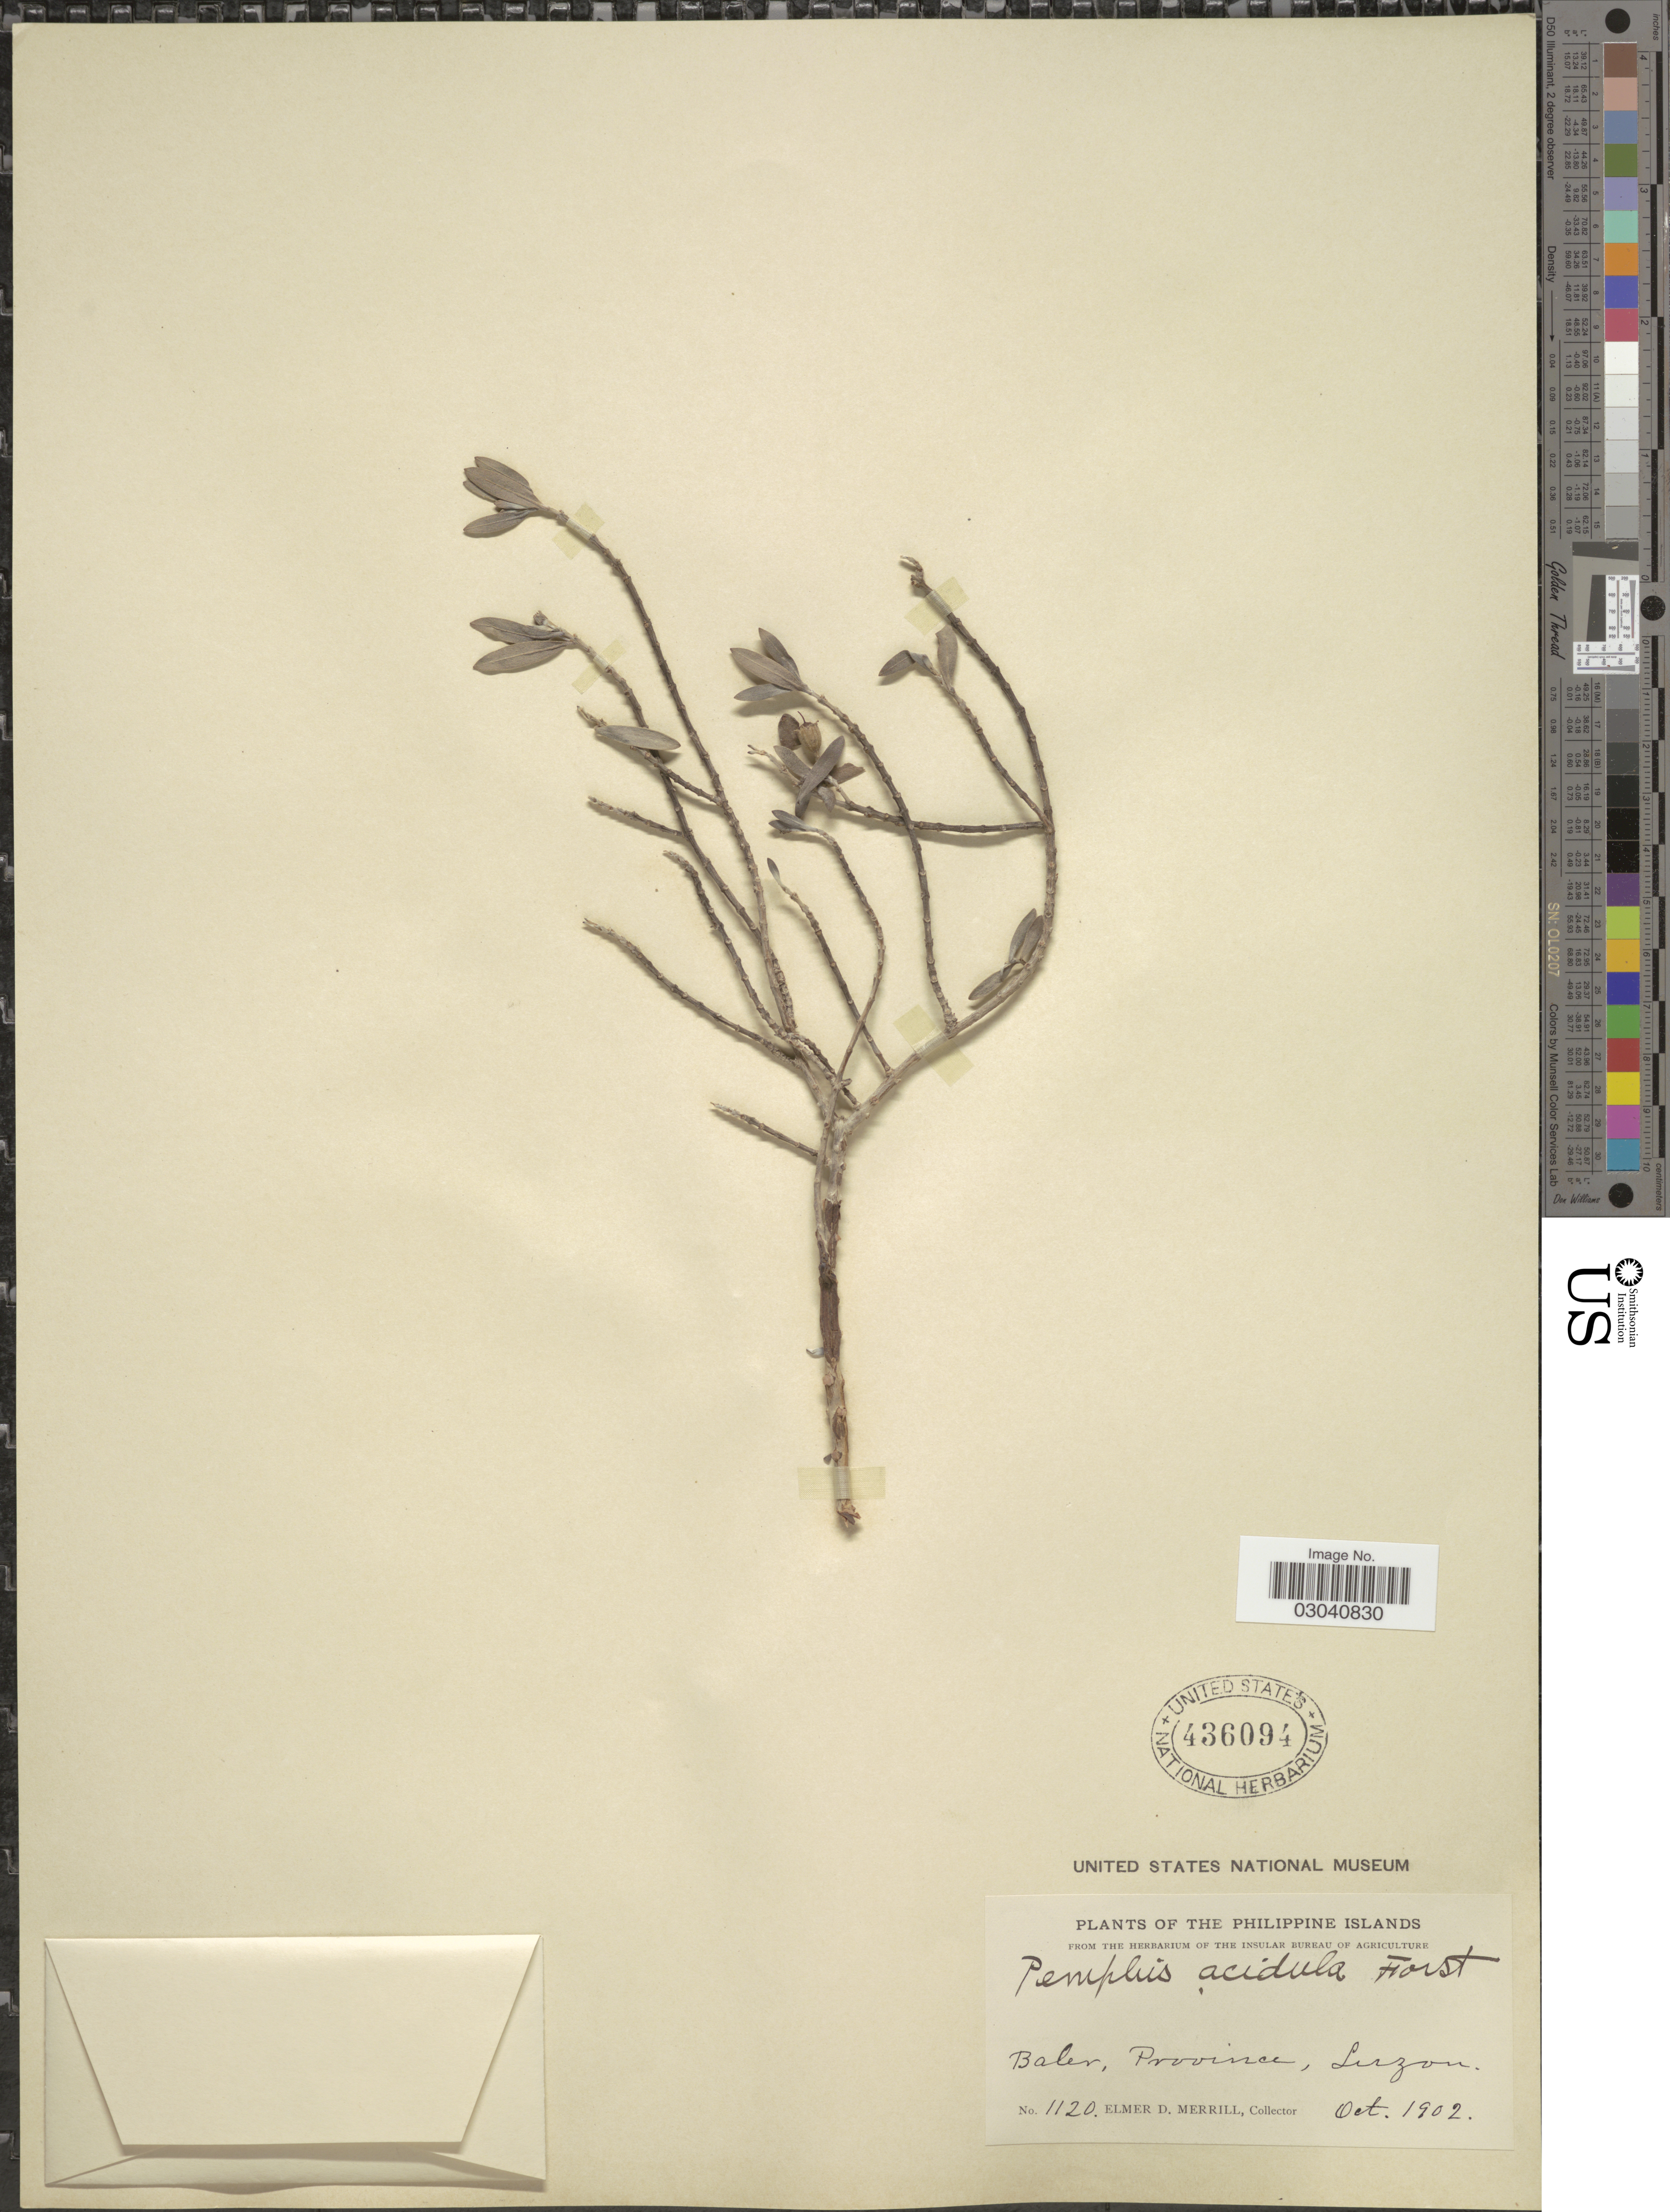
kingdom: Plantae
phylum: Tracheophyta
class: Magnoliopsida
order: Myrtales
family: Lythraceae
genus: Pemphis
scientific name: Pemphis acidula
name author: J.R. Forst. & G. Forst.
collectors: E. D. Merrill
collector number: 1120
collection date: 1902-10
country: Philippines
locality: Baler, Province, Luzon.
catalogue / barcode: US 436094